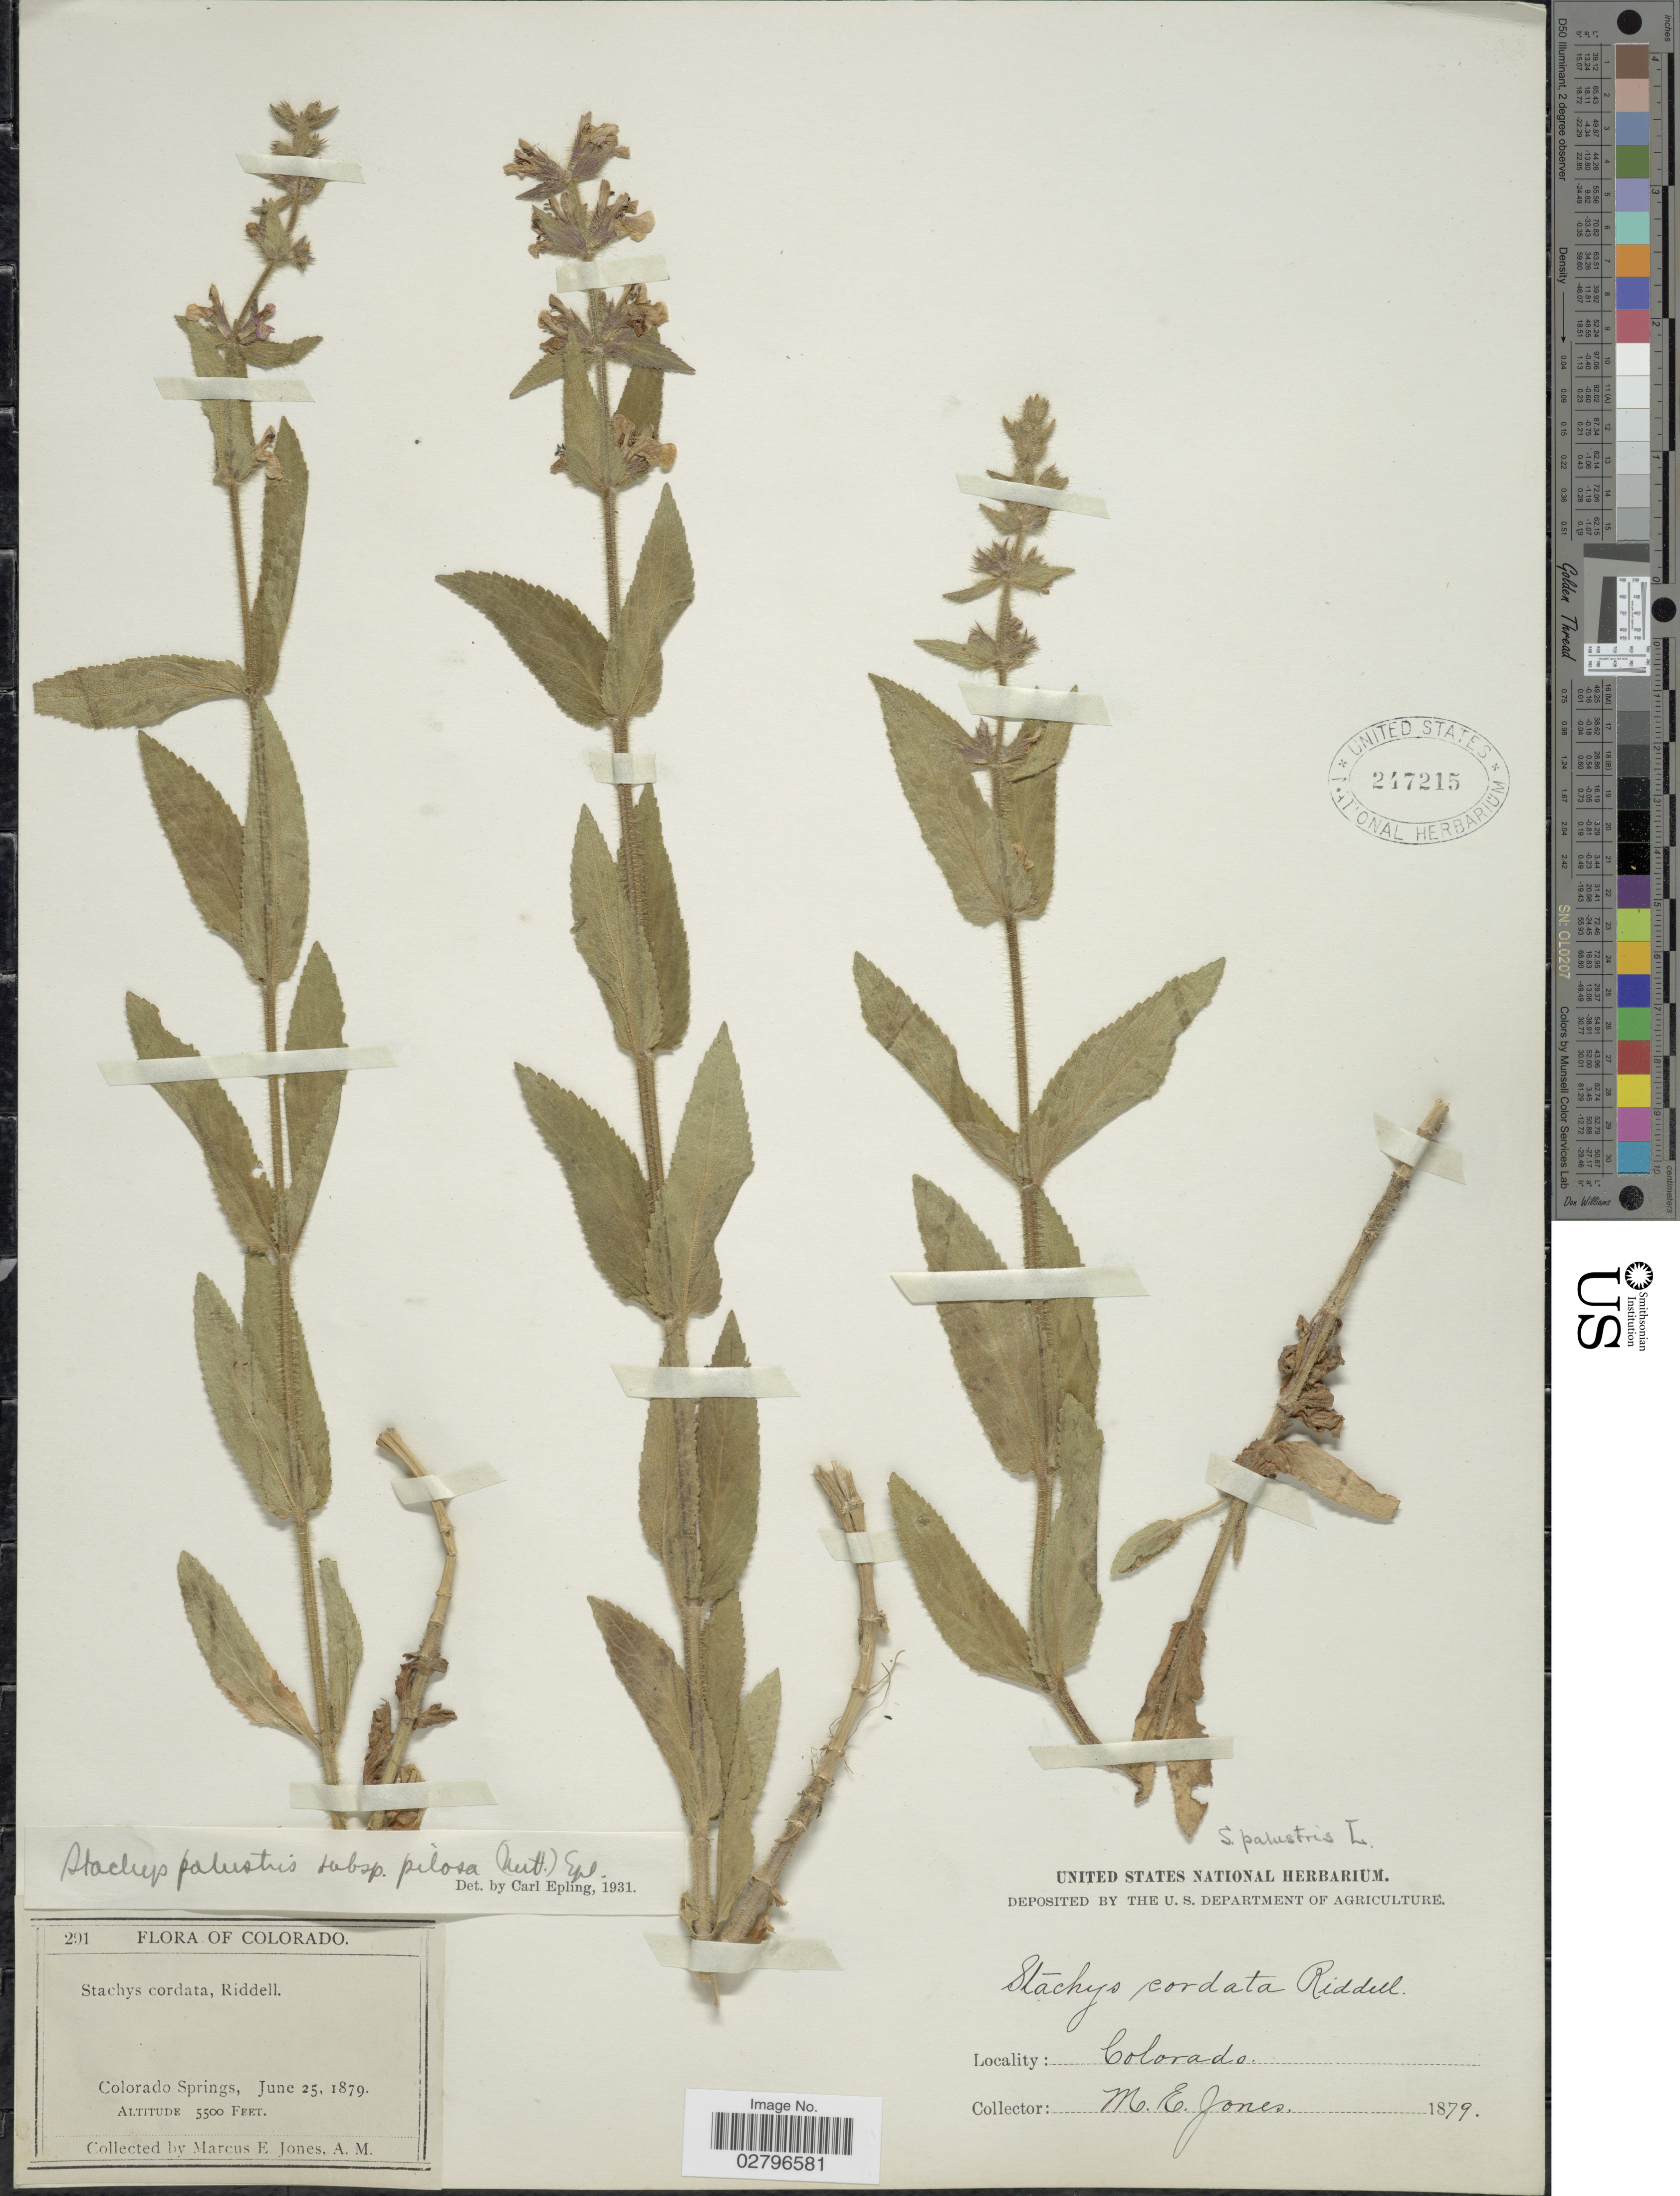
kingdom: Plantae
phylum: Tracheophyta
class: Magnoliopsida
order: Lamiales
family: Lamiaceae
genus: Stachys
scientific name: Stachys pilosa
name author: Nutt.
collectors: M. E. Jones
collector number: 291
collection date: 1879-06-25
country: United States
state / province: Colorado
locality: Colorado Springs.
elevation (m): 1676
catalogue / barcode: US 247215